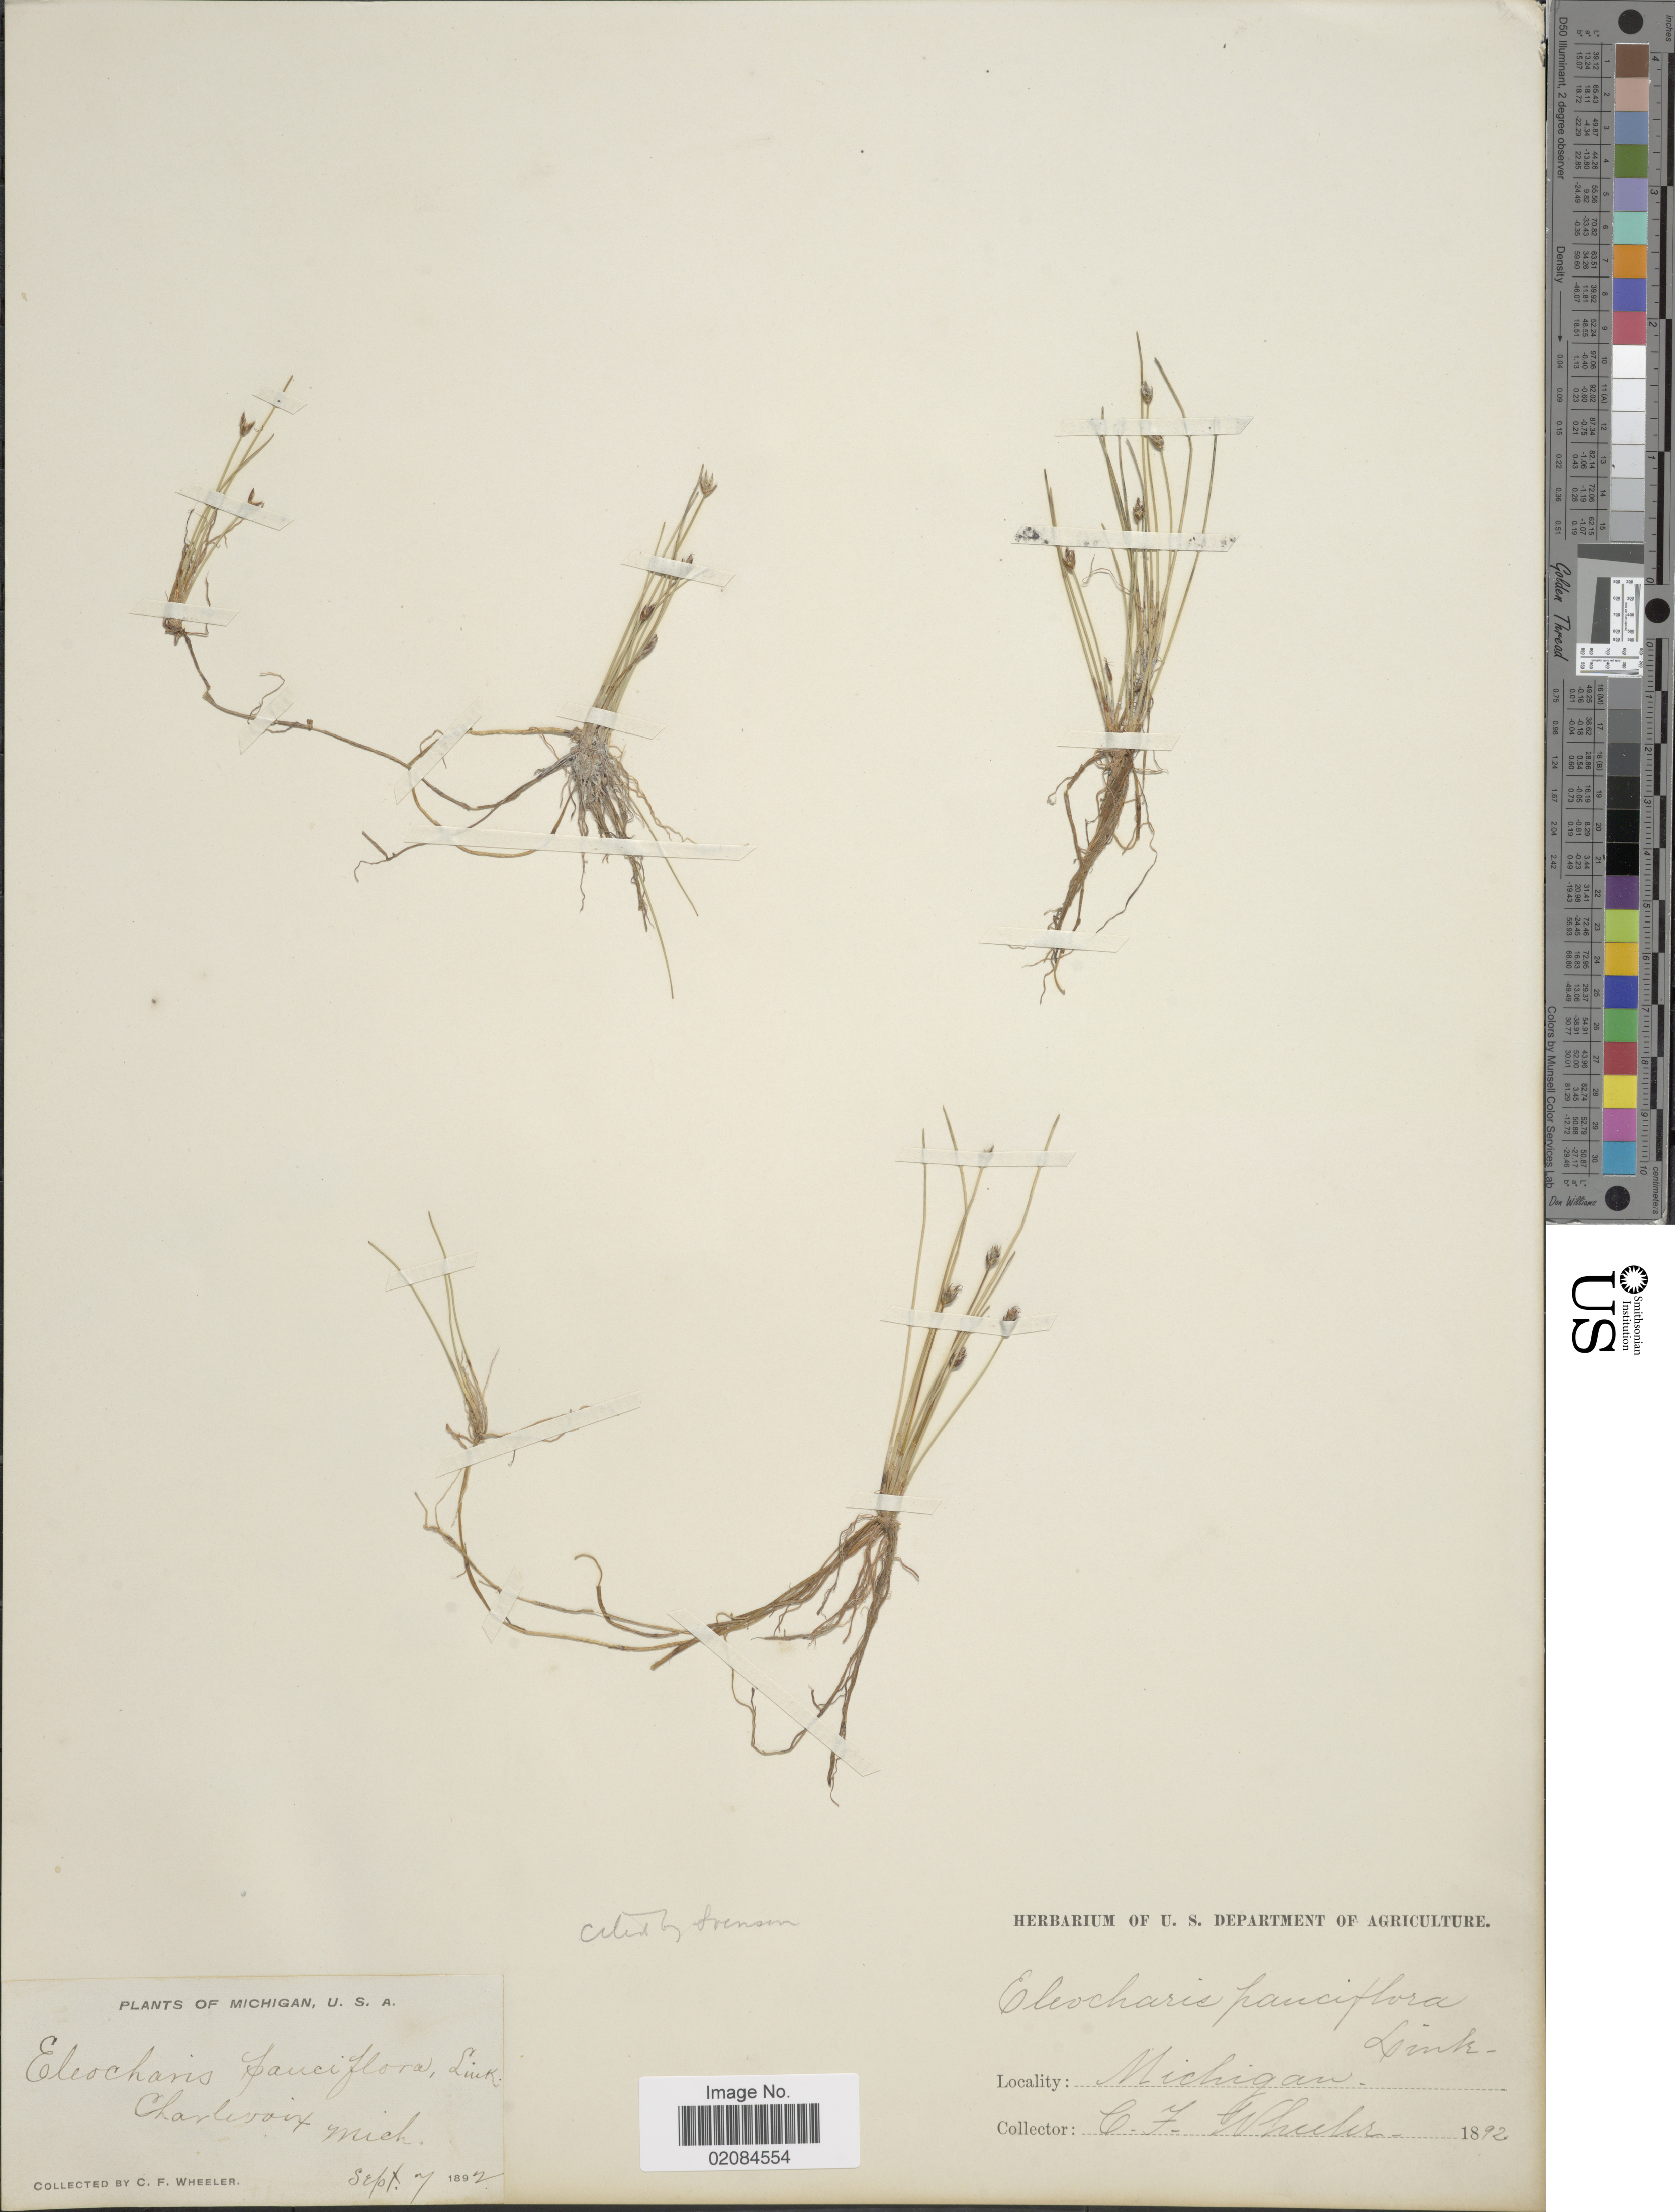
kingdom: Plantae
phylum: Tracheophyta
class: Liliopsida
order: Poales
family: Cyperaceae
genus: Eleocharis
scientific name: Eleocharis quinqueflora subsp. fernaldii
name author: (Svenson) Hultén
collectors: C. Wheeler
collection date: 1892-10-07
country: United States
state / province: Michigan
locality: Charlevoix